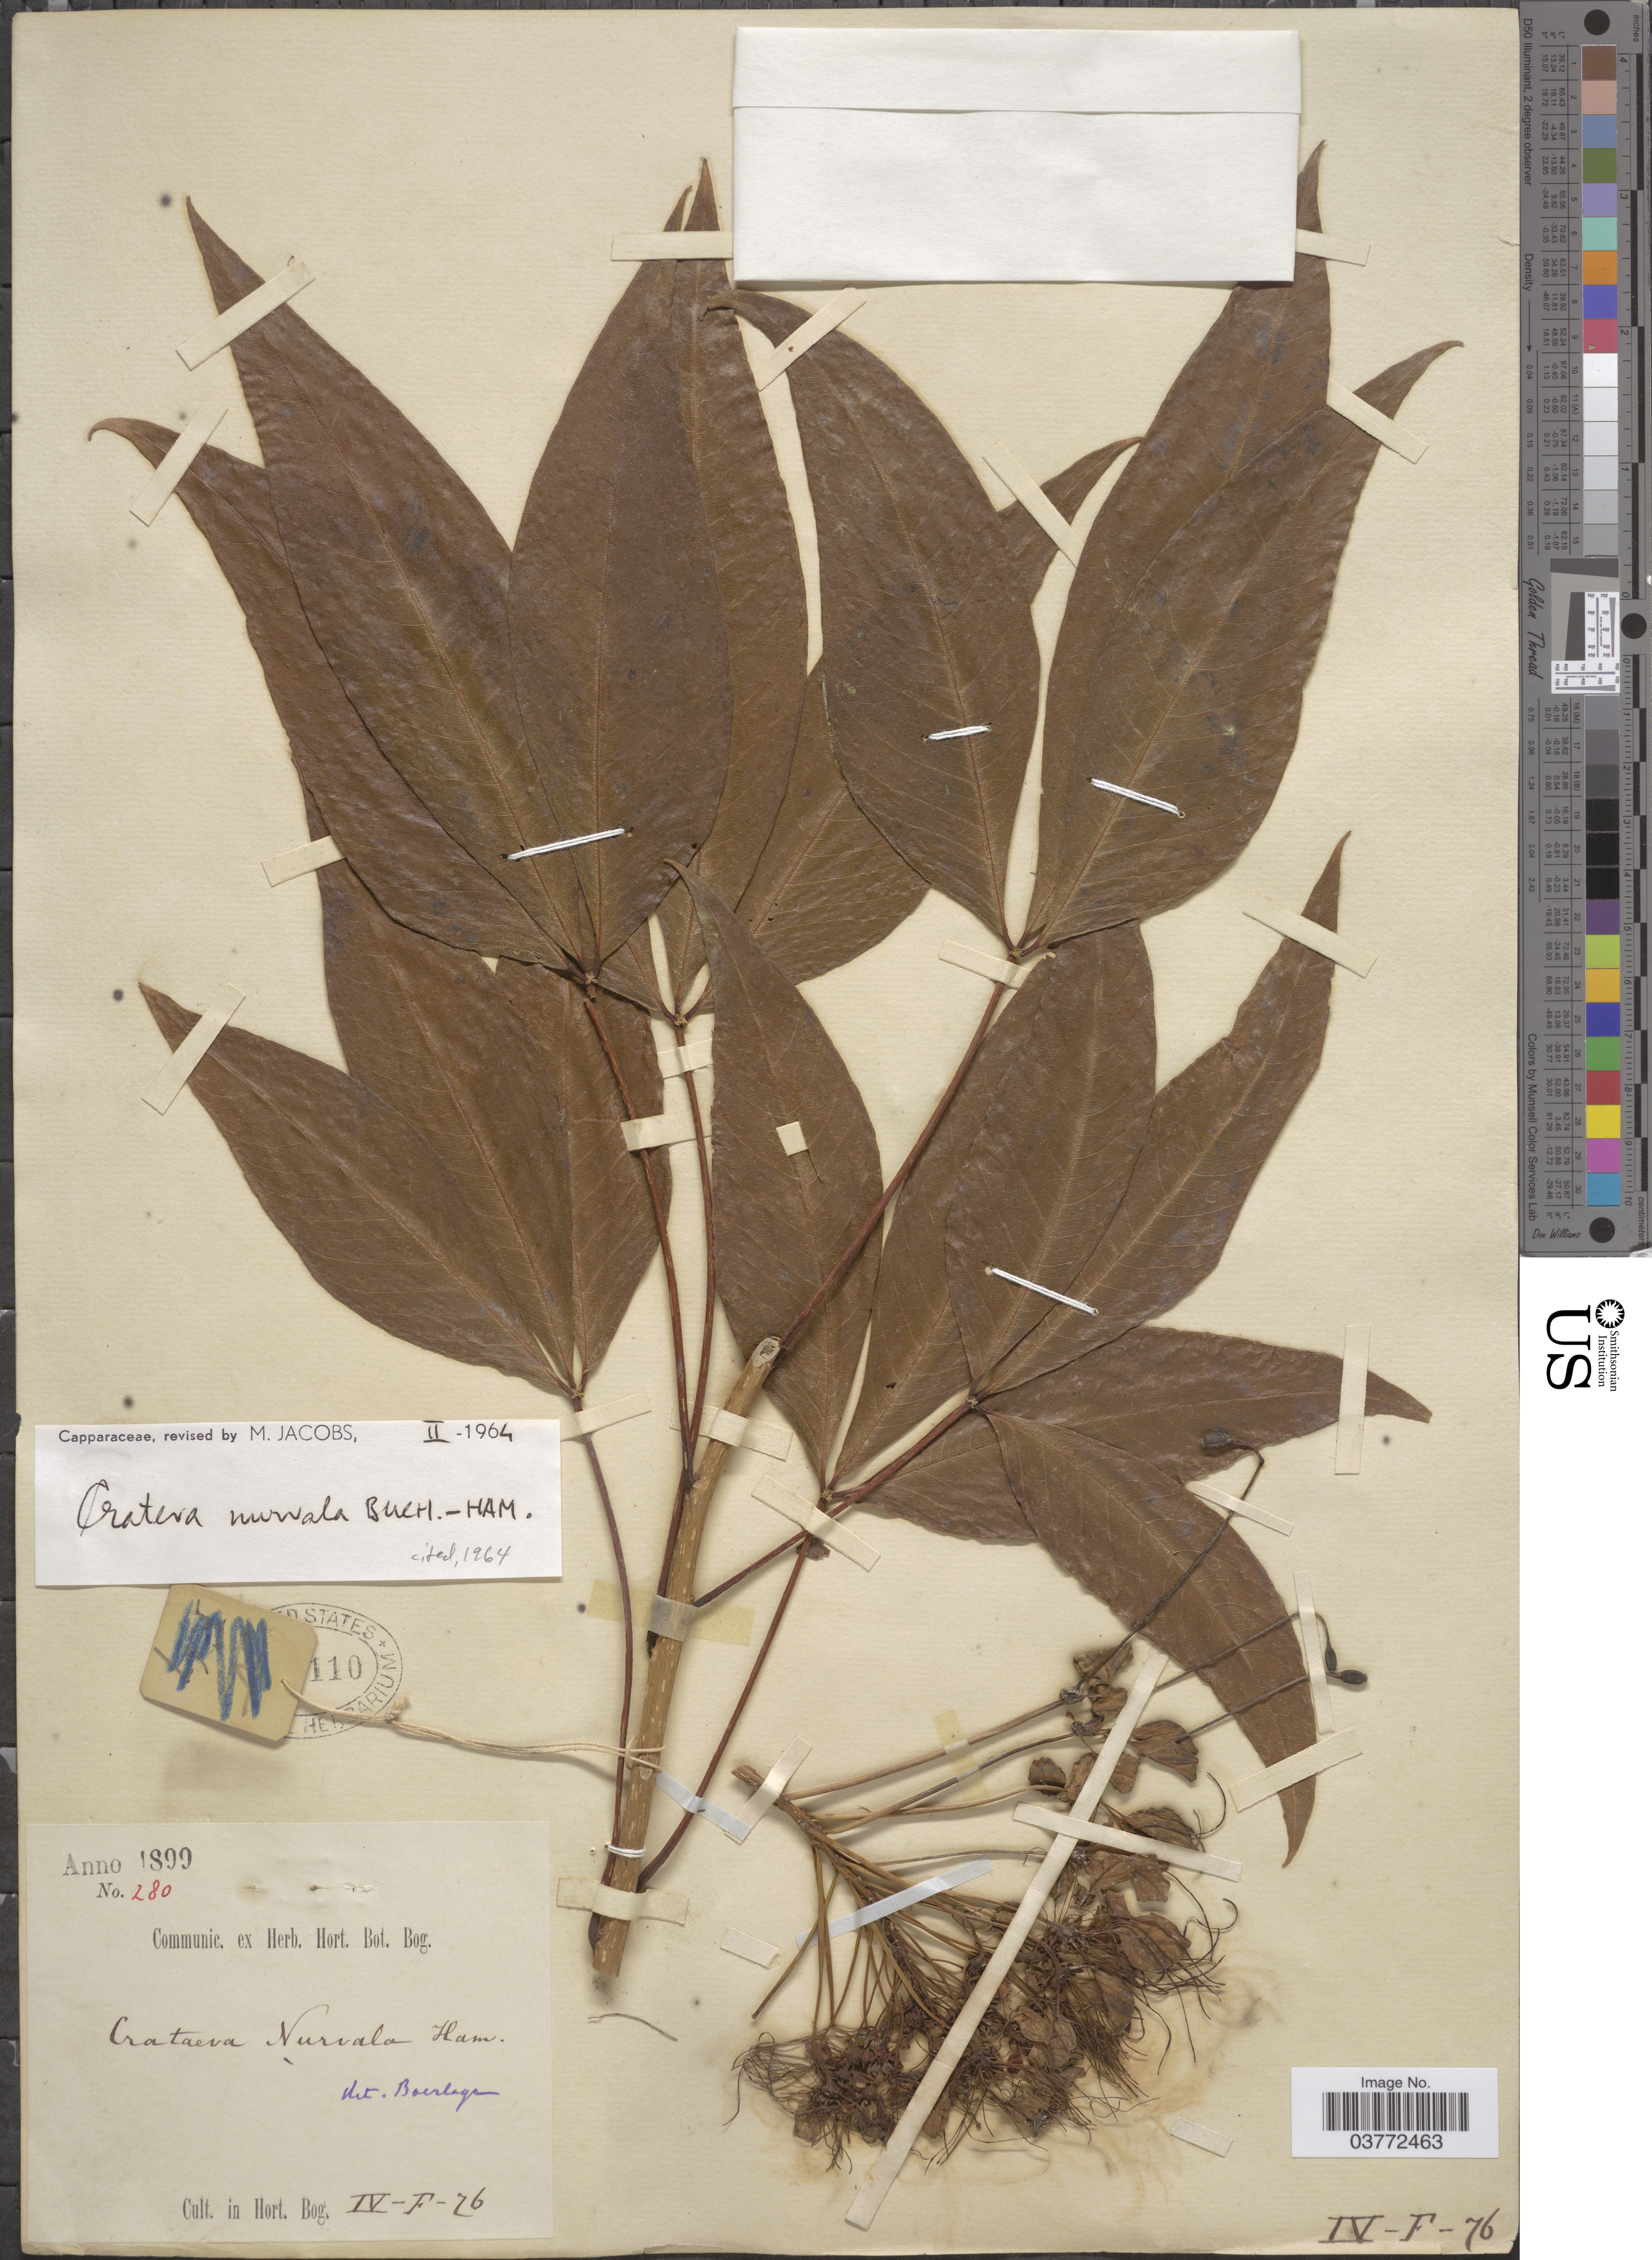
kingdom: Plantae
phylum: Tracheophyta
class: Magnoliopsida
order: Brassicales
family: Capparaceae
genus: Crateva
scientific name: Crateva nurvala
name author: Buch.-Ham.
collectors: ex herb. Hort. Bot. Bog.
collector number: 280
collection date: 1899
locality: Cult. in Hort. Bog.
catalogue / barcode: US 651110